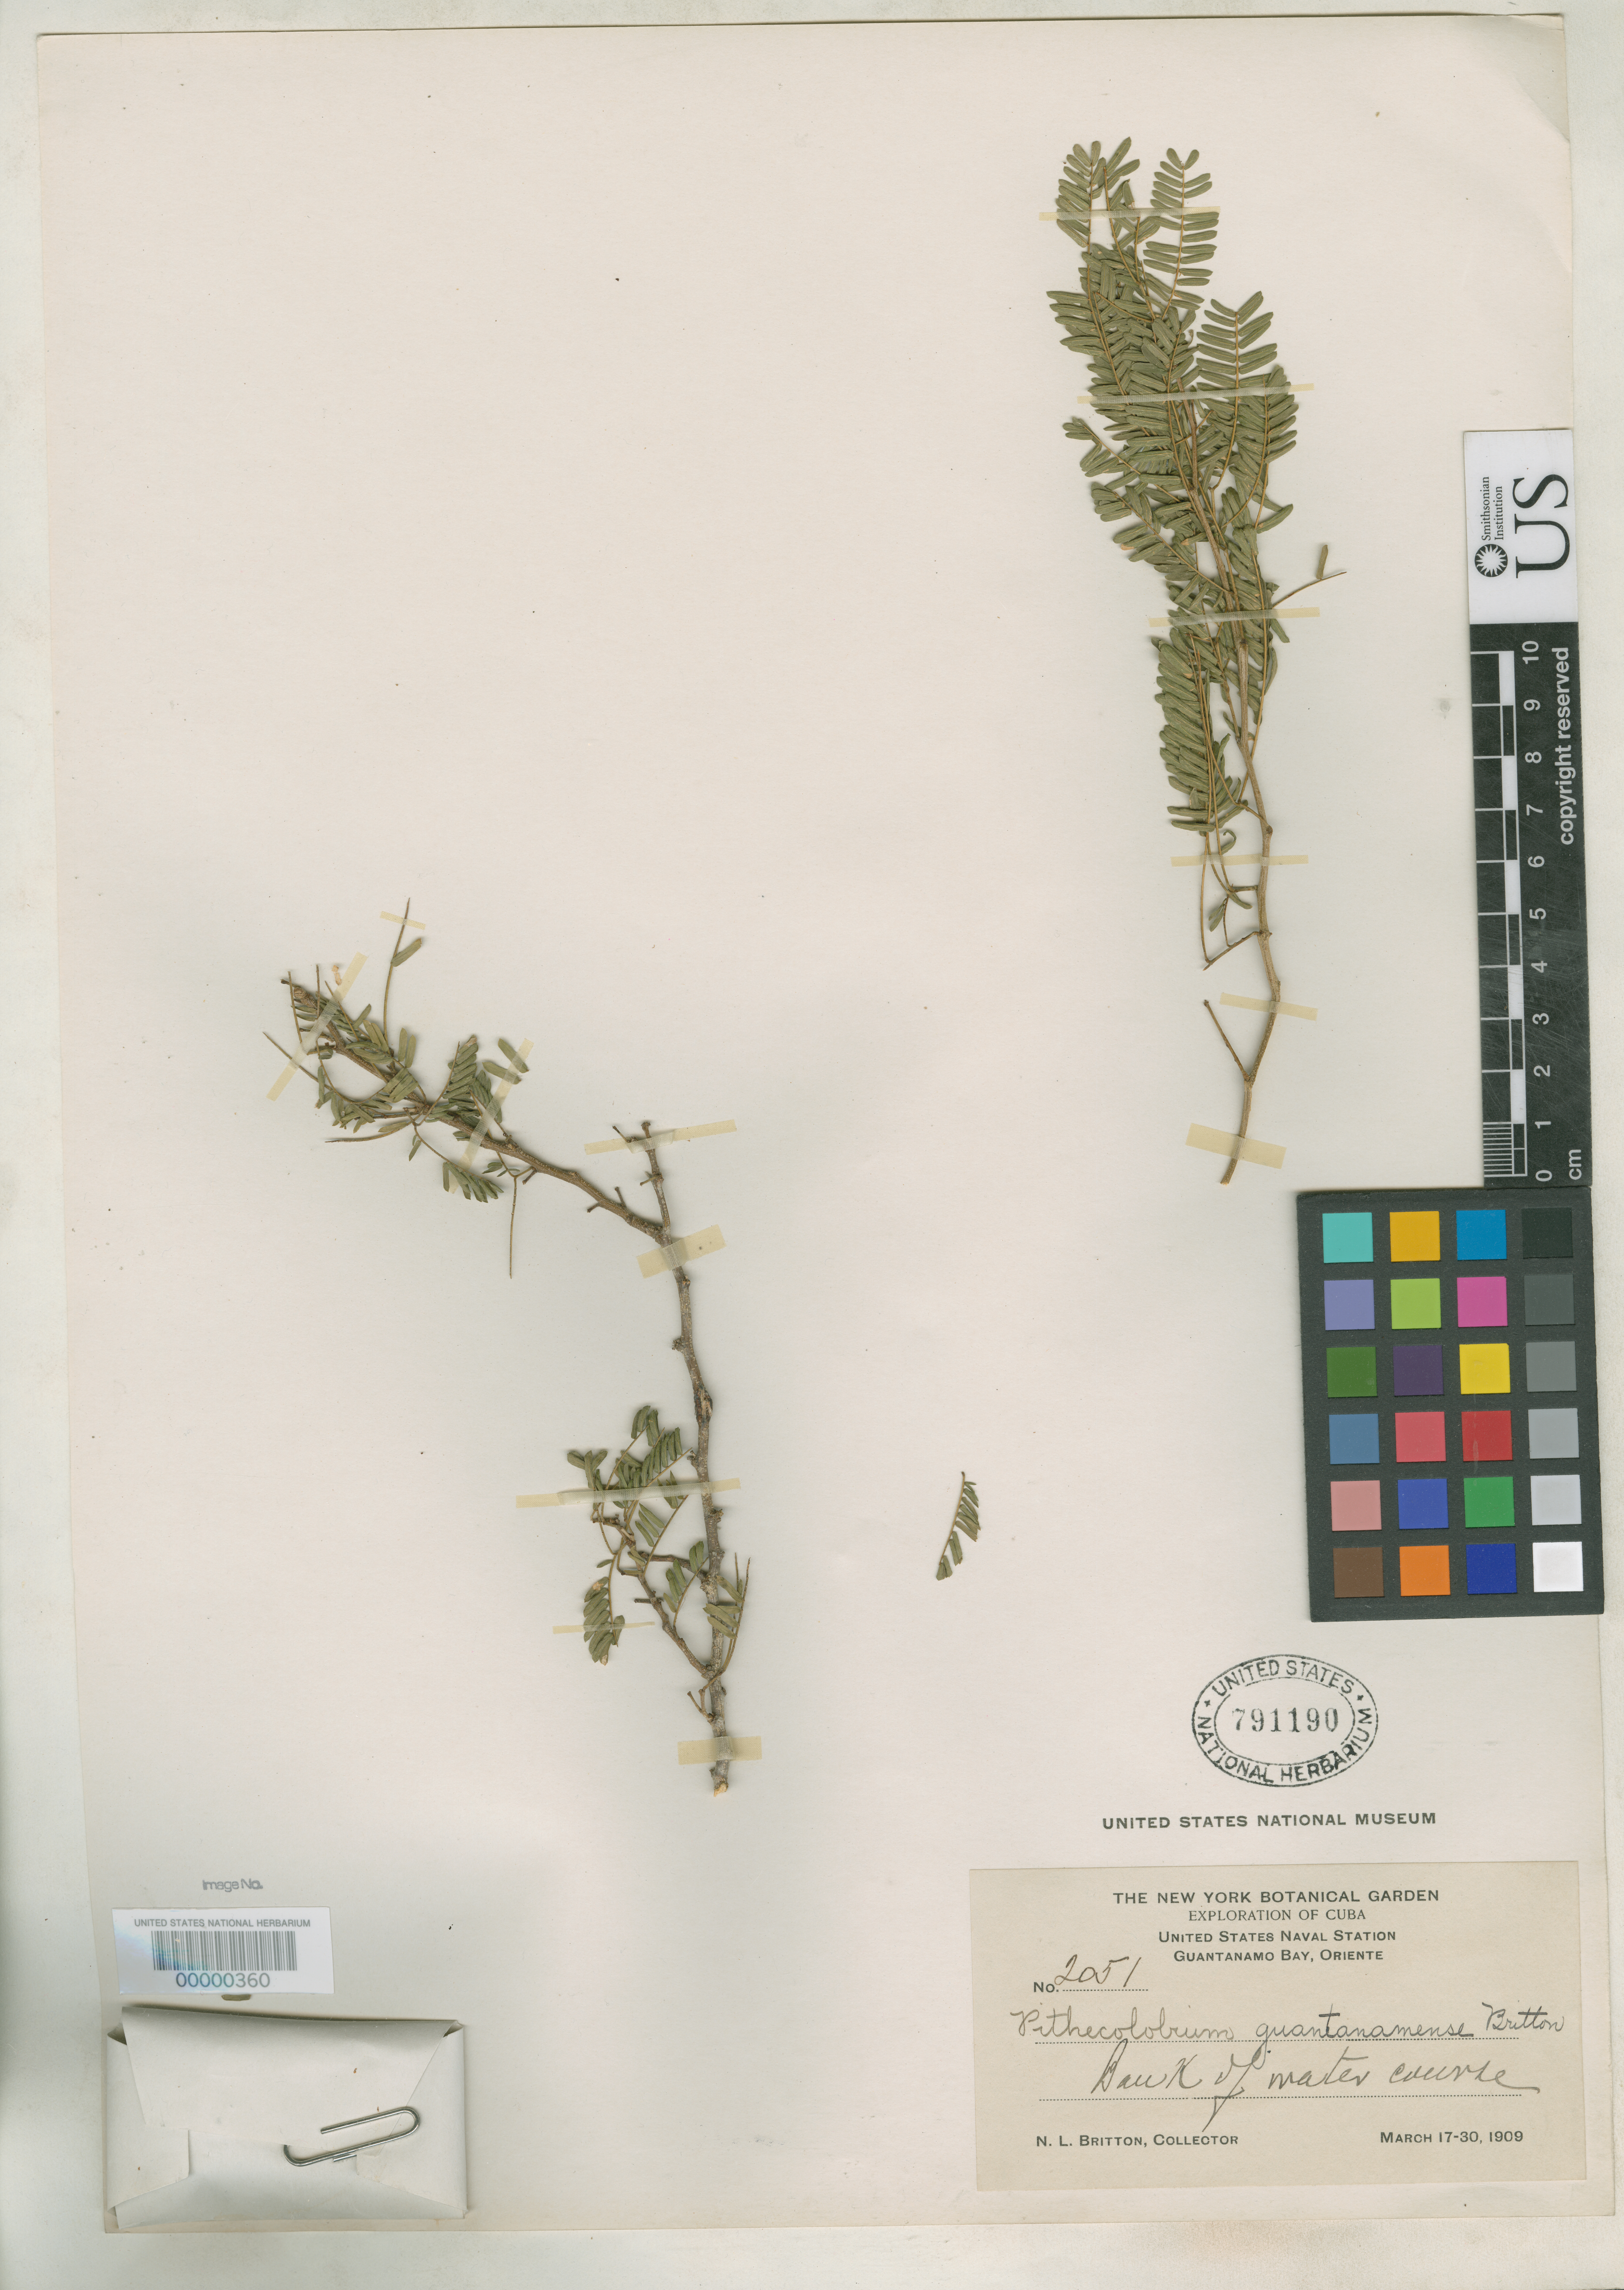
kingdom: Plantae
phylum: Tracheophyta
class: Magnoliopsida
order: Fabales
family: Fabaceae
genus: Pithecellobium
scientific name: Pithecellobium guantanamense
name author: Britton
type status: Isotype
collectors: N. Britton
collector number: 2051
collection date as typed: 17 Mar 1909 to 30 Mar 1909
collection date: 1909-03-17/1909-03-30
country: Cuba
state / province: Oriente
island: Greater Antilles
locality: United States Naval Station, Guantanamo Bay, Oriente.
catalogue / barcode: US 791190